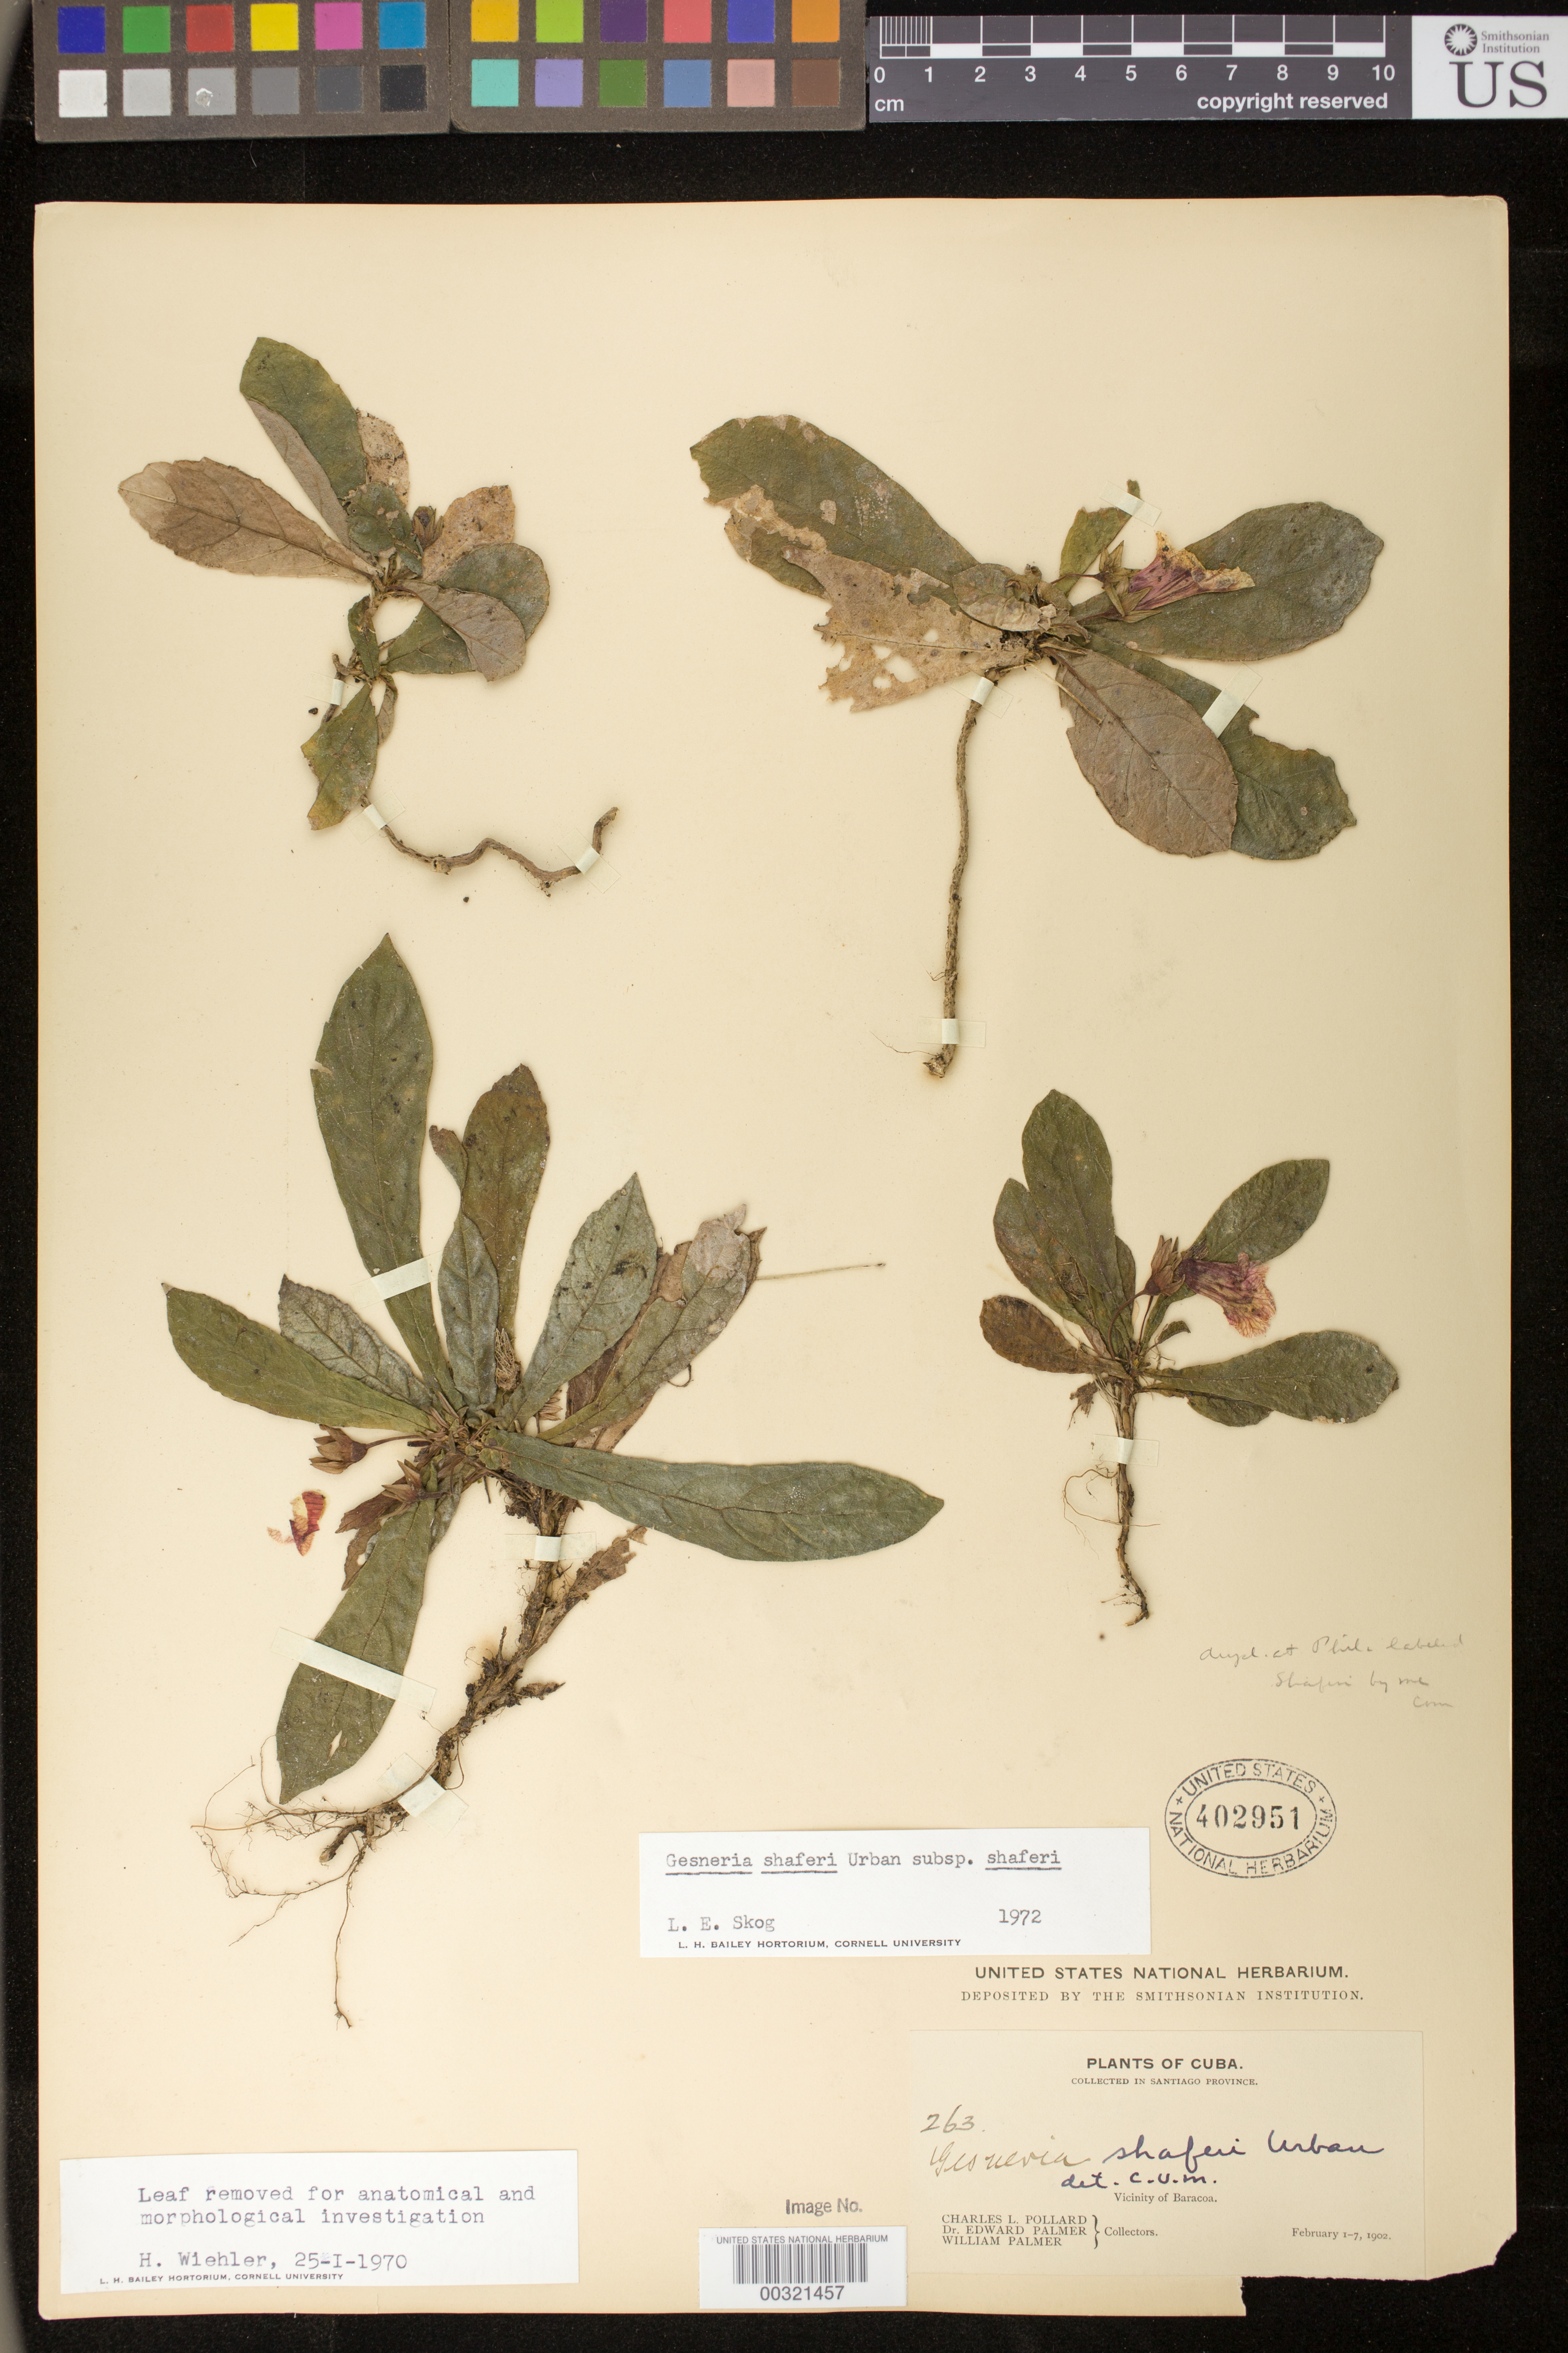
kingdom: Plantae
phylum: Tracheophyta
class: Magnoliopsida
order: Lamiales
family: Gesneriaceae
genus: Gesneria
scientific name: Gesneria depressa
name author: (Griseb.) Urb.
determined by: Clark, John L., (UNITED STATES)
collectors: C. L. Pollard, E. Palmer & W. Palmer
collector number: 263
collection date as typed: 1-7 Feb 1902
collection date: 1902-02-01/1902-02-07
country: Cuba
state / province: Oriente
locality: Santiago Prov, vicinity of Baracoa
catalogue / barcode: US 402951